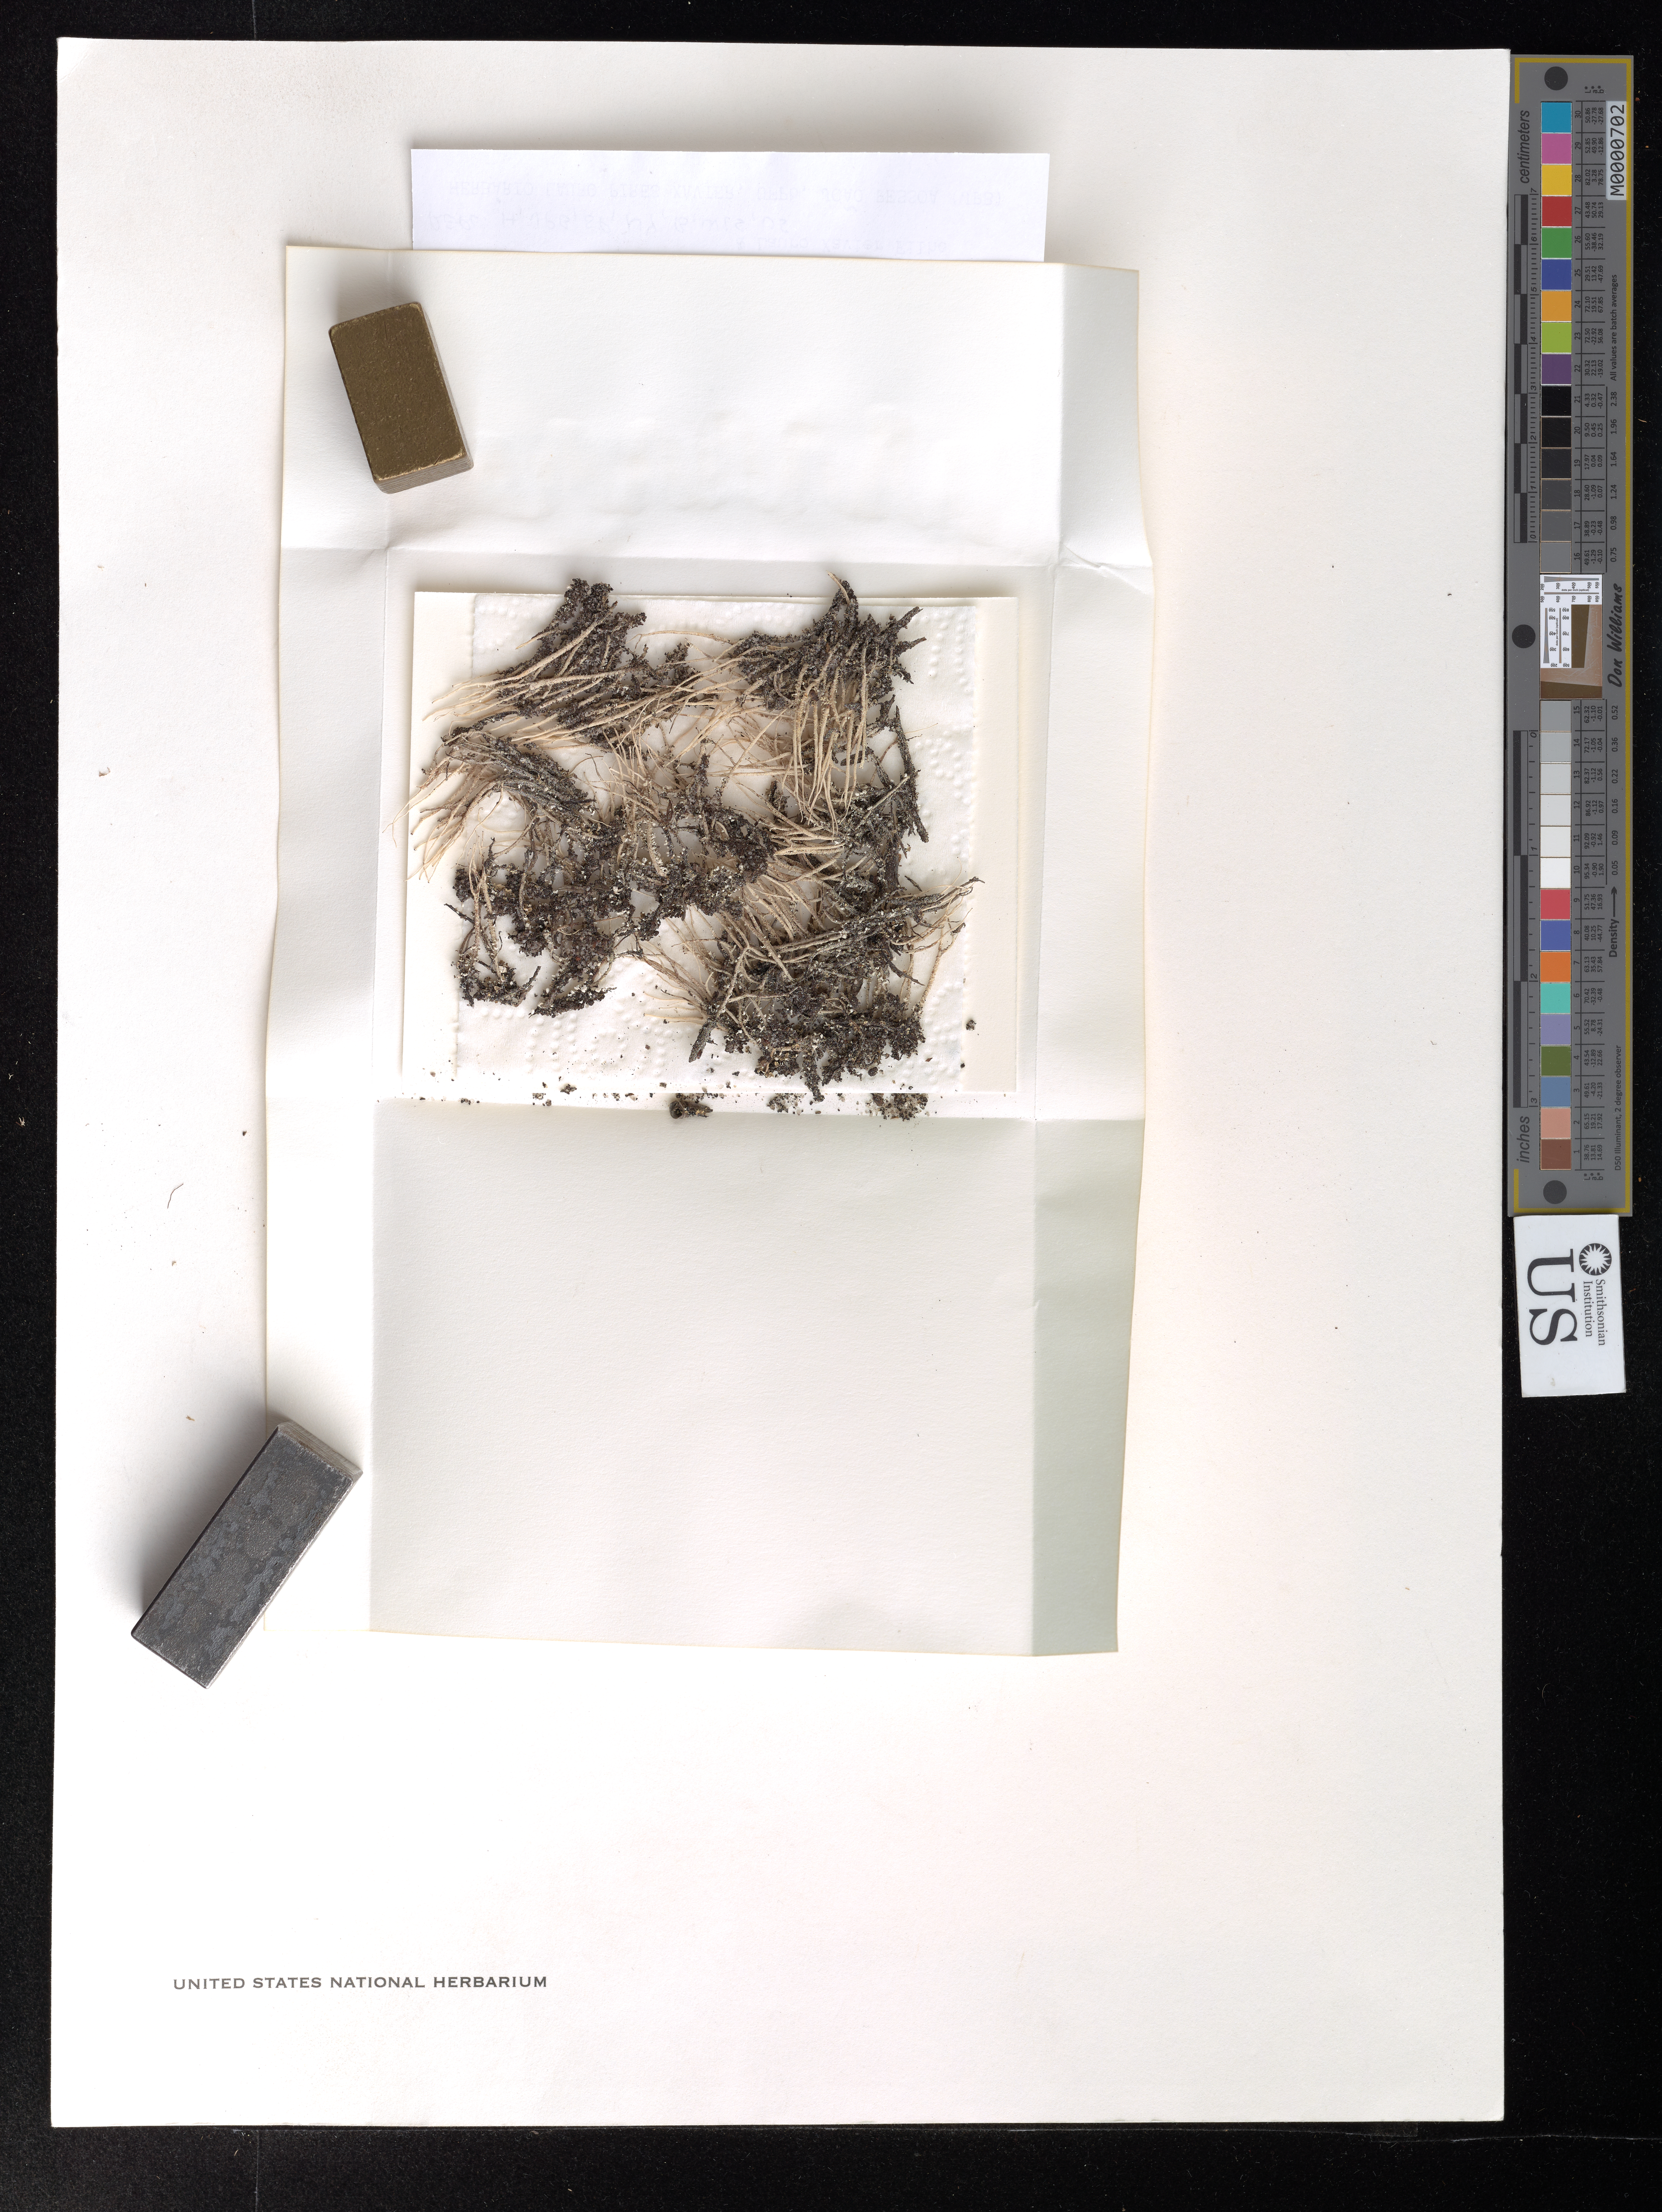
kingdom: Fungi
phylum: Ascomycota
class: Lecanoromycetes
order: Lecanorales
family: Cladoniaceae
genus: Cladonia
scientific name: Cladonia subradiata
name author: (Vain.) Sandst.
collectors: T. T. Ahti & X. Filho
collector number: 45701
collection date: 1987-01-09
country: Brazil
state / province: Paraíba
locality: Municipio Alhandra: by Highway BR-101 ca. 30 km S of Joao Pessoa.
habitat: Sandy tabuleiro, semiopen scrub (cerrado).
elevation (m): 120